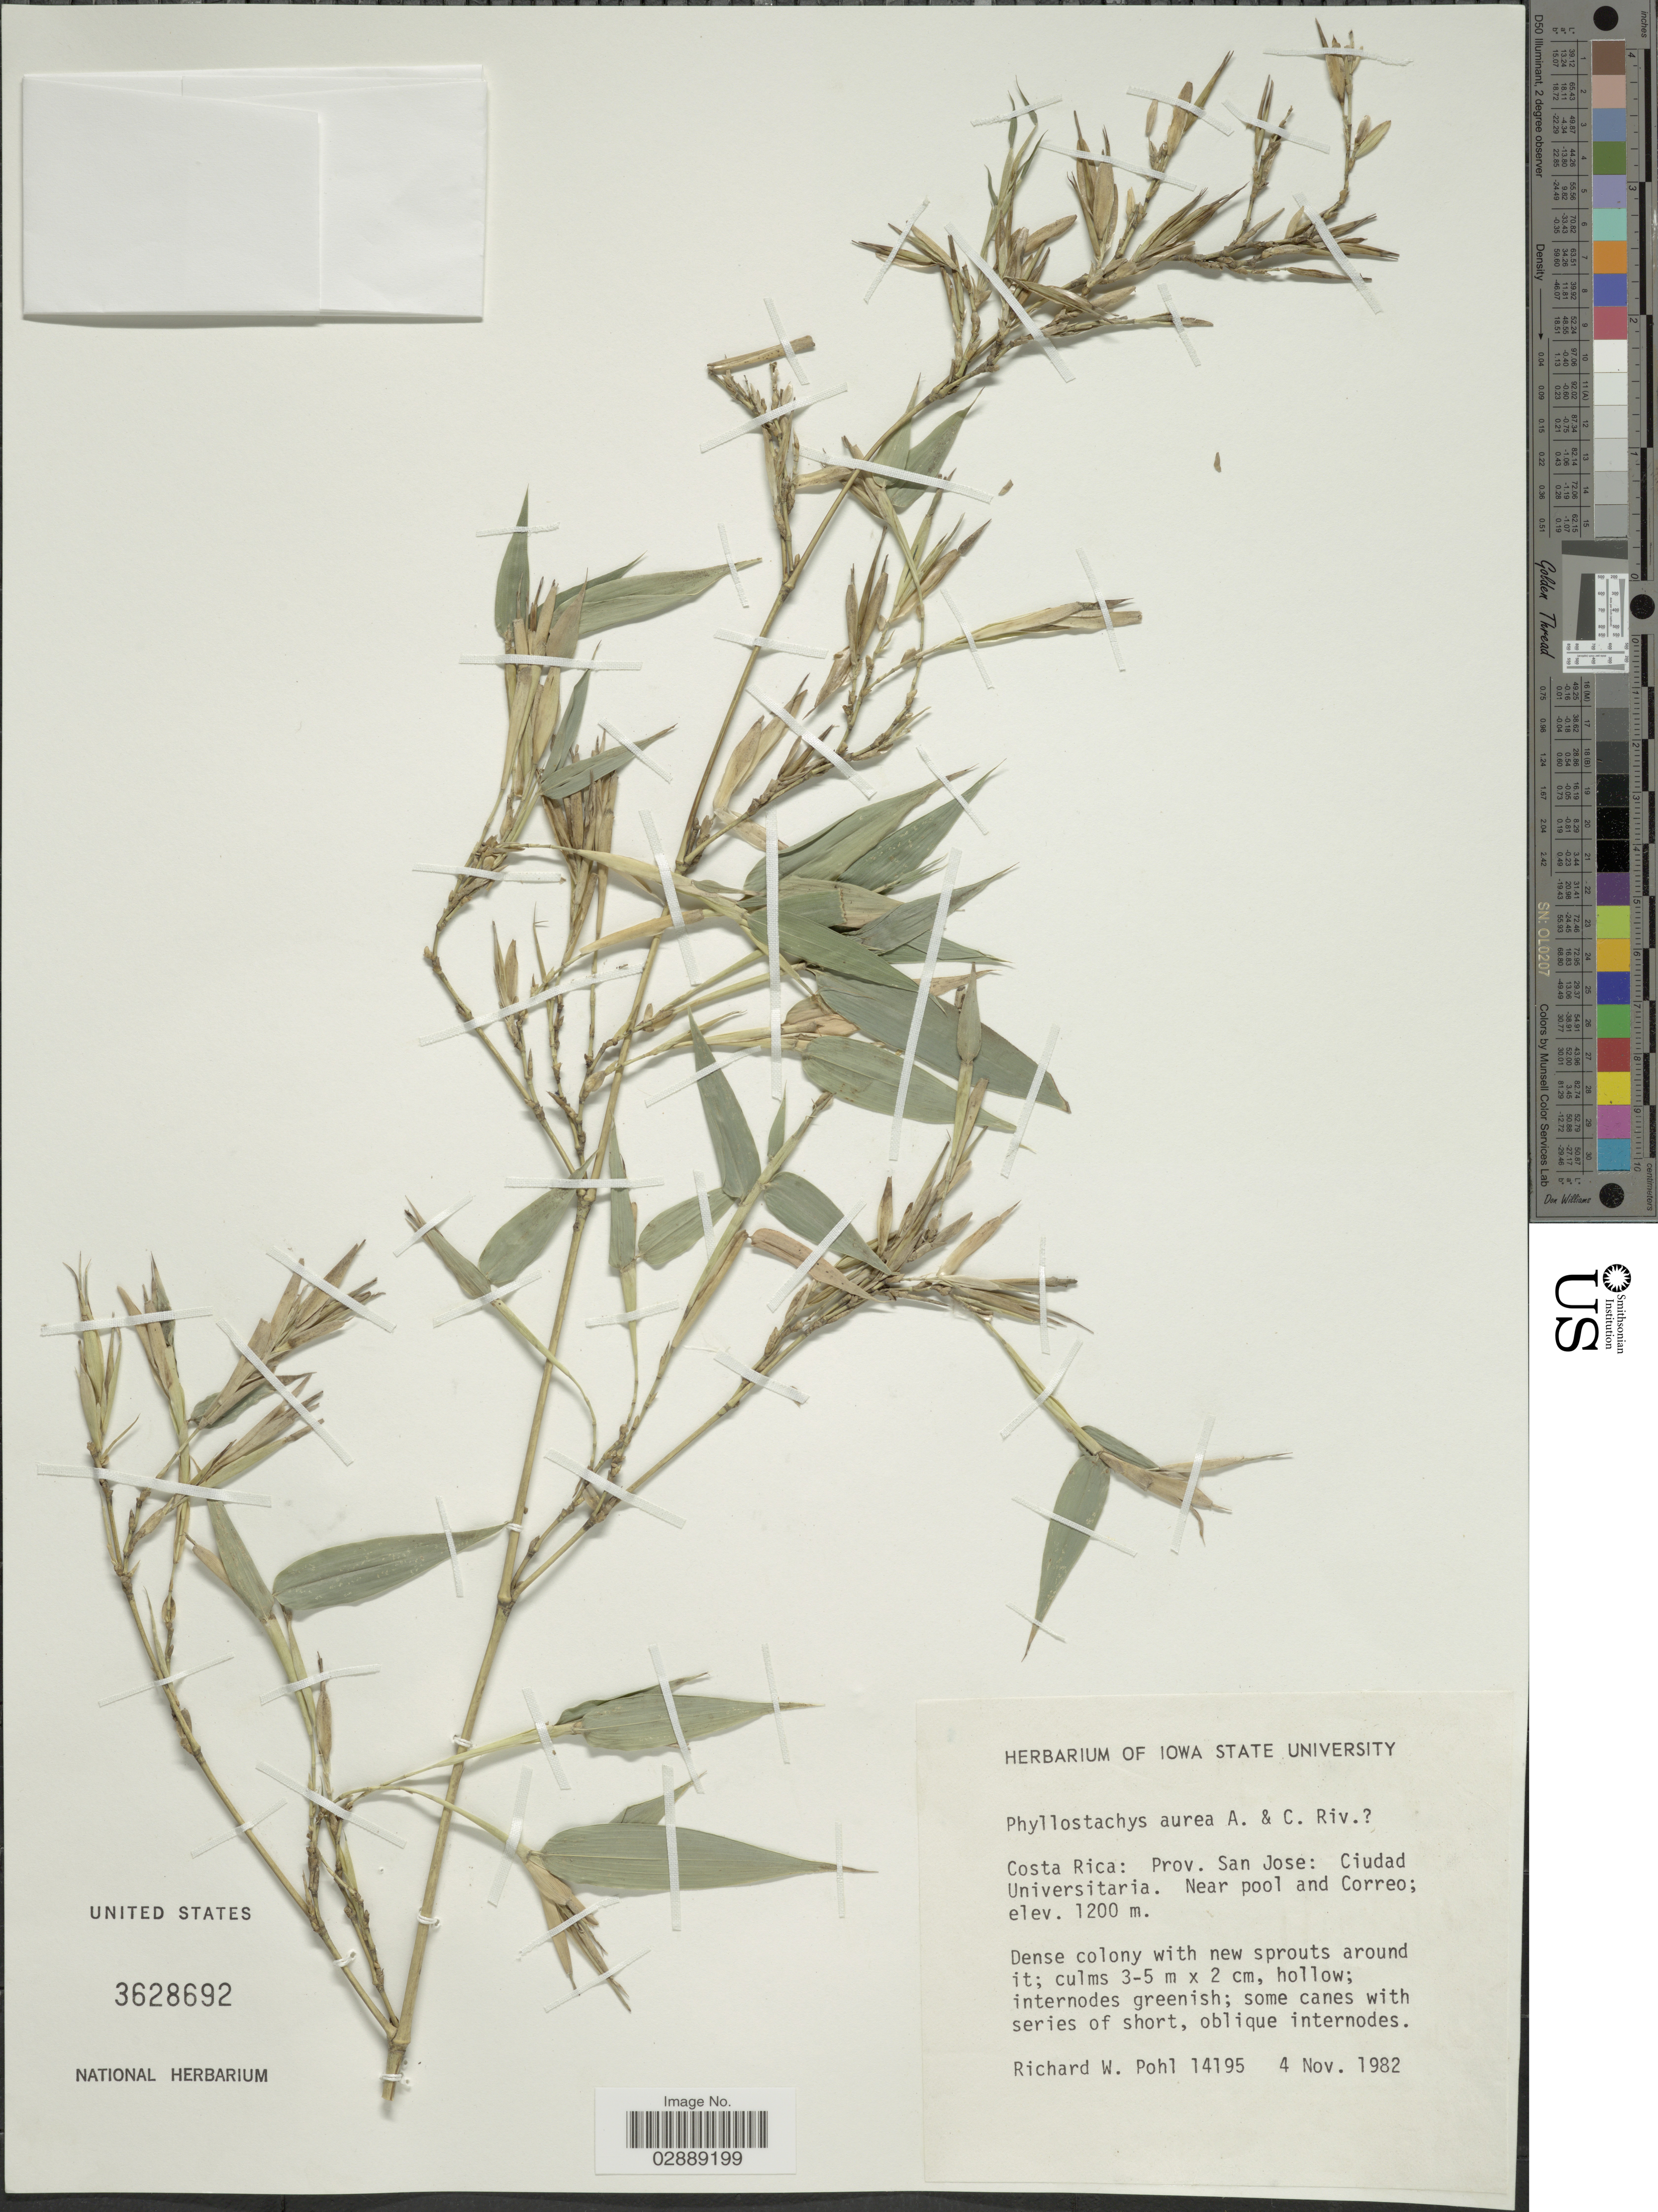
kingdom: Plantae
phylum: Tracheophyta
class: Liliopsida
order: Poales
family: Poaceae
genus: Phyllostachys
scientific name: Phyllostachys aurea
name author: Rivière & C. Rivière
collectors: R. W. Pohl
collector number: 14195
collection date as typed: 04 Nov 1982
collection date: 1982-11-04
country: Costa Rica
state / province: San José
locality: Ciudad universitaria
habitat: Near pool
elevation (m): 1200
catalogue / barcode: US 3628692